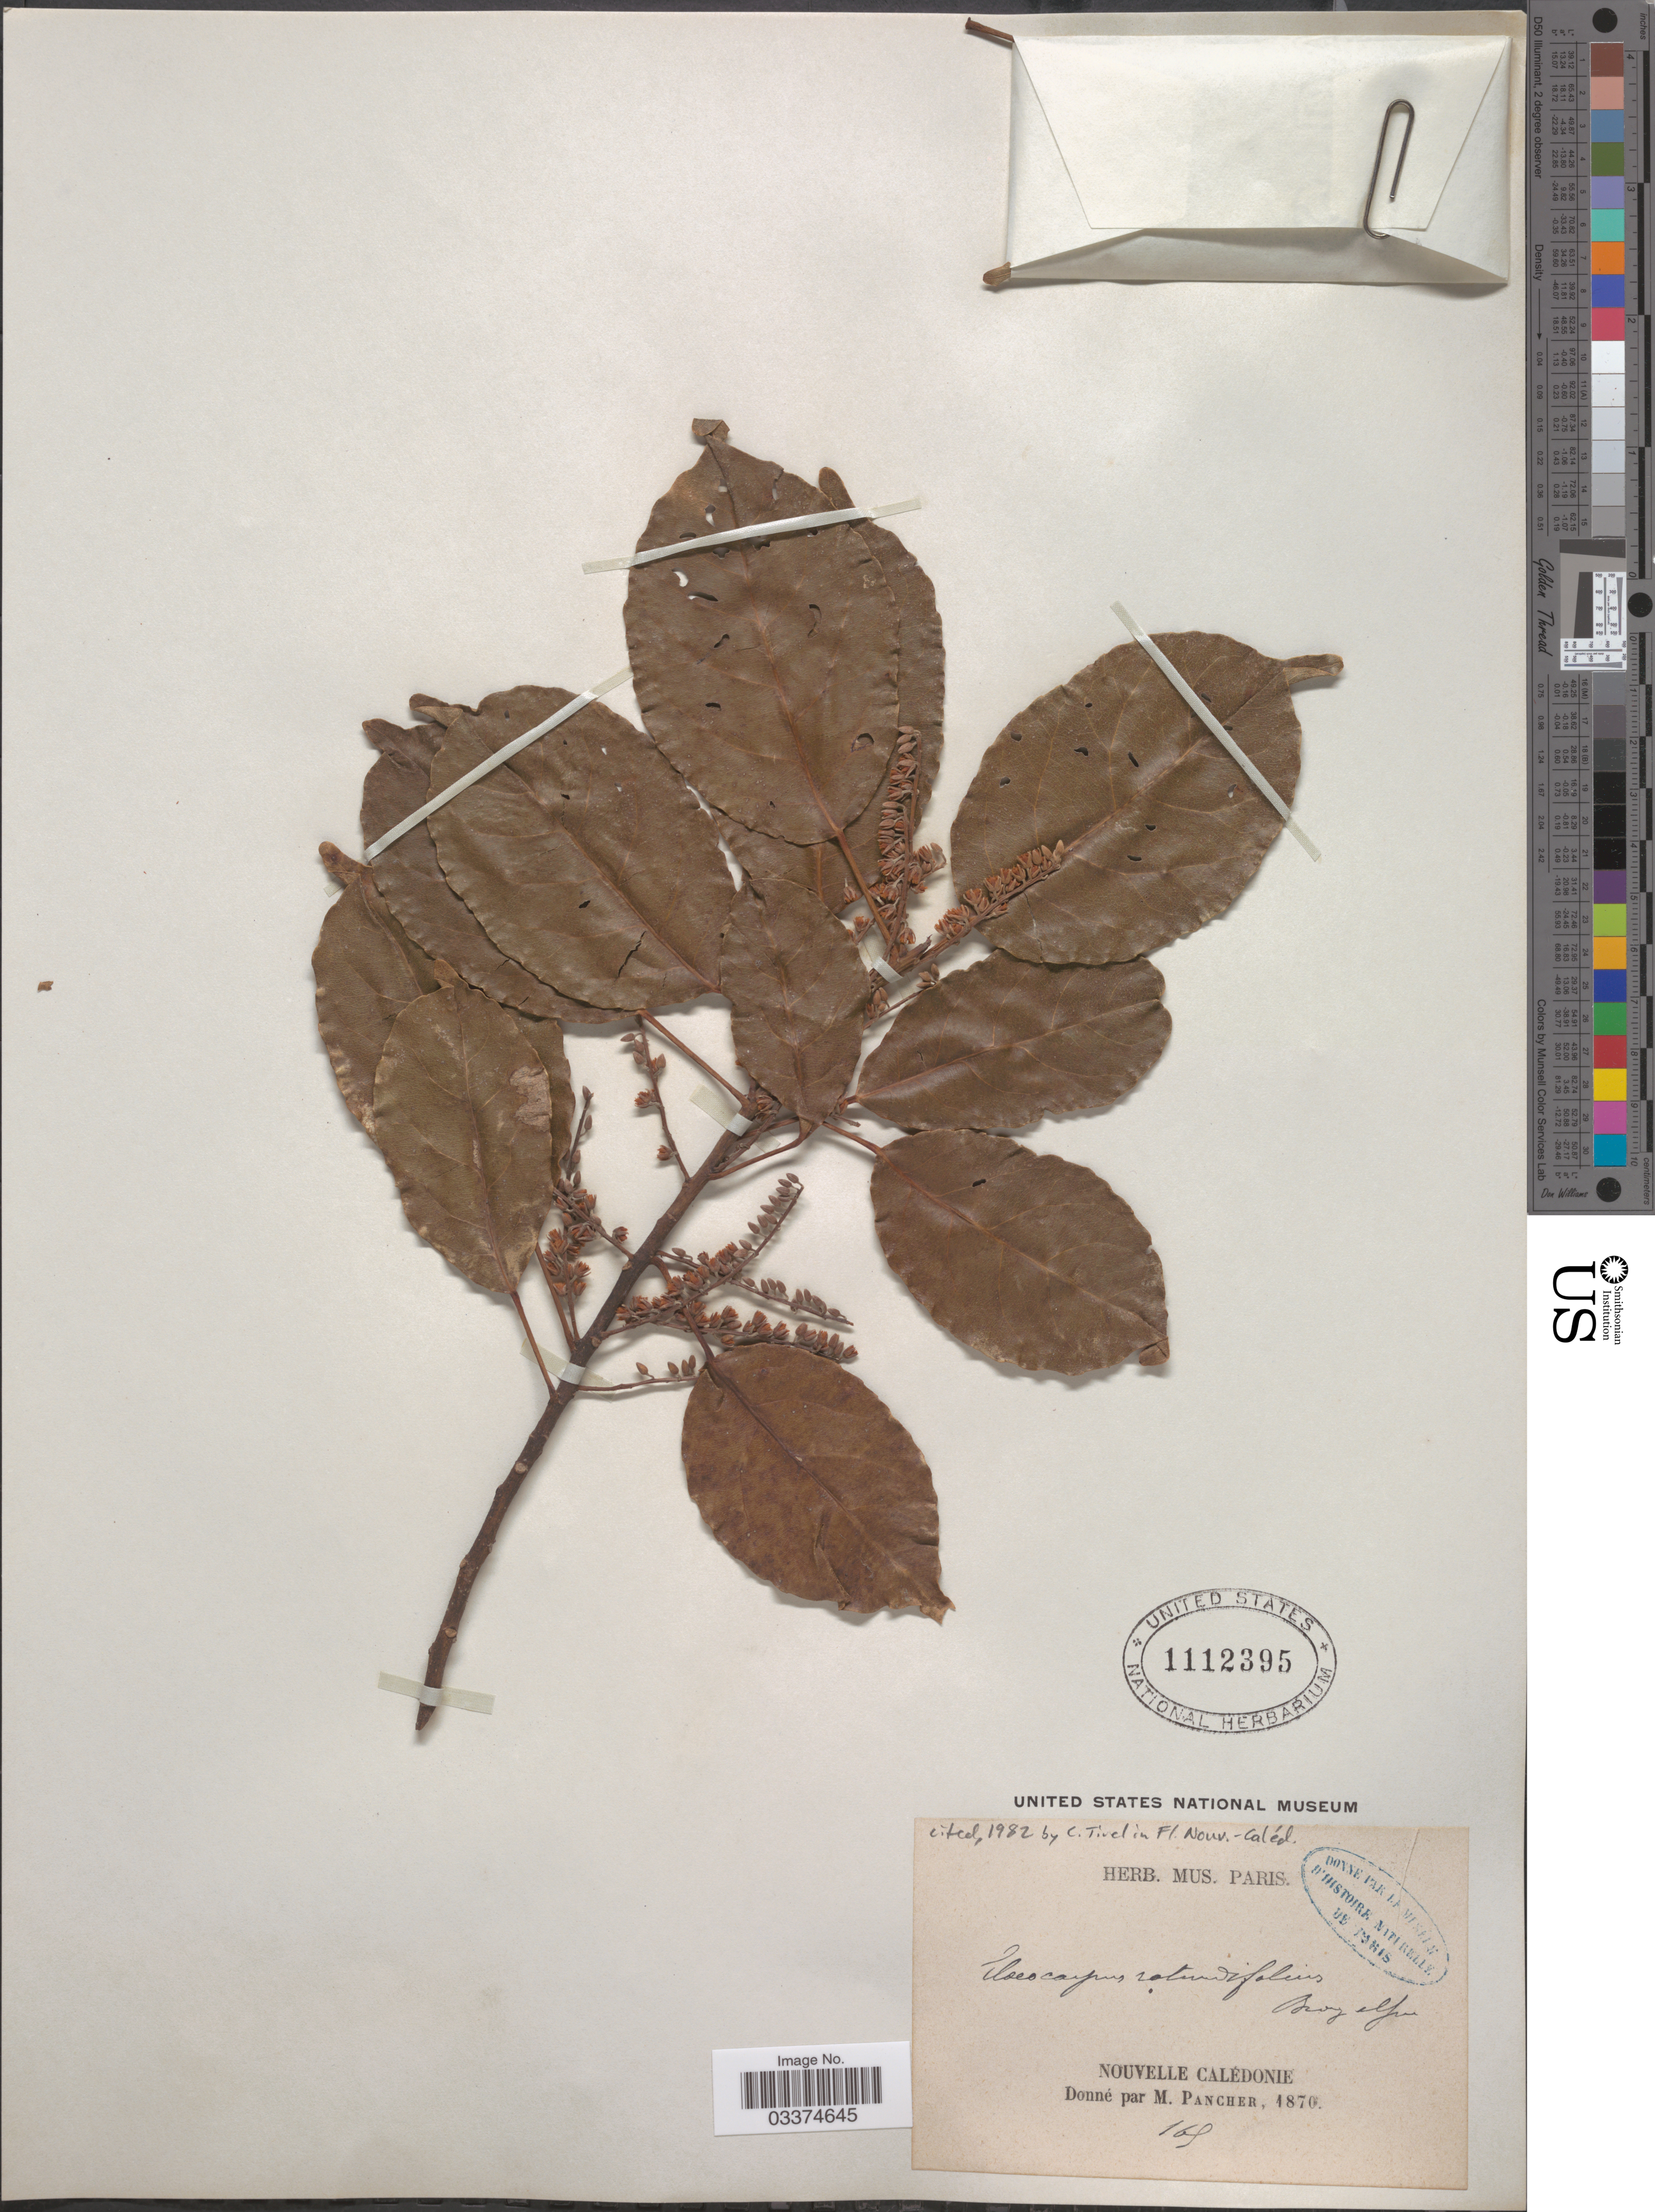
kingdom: Plantae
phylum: Tracheophyta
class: Magnoliopsida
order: Oxalidales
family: Elaeocarpaceae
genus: Elaeocarpus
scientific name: Elaeocarpus rotundifolius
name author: Brongn. & Gris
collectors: M. Pancher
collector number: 165*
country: New Caledonia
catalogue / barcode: US 1112395